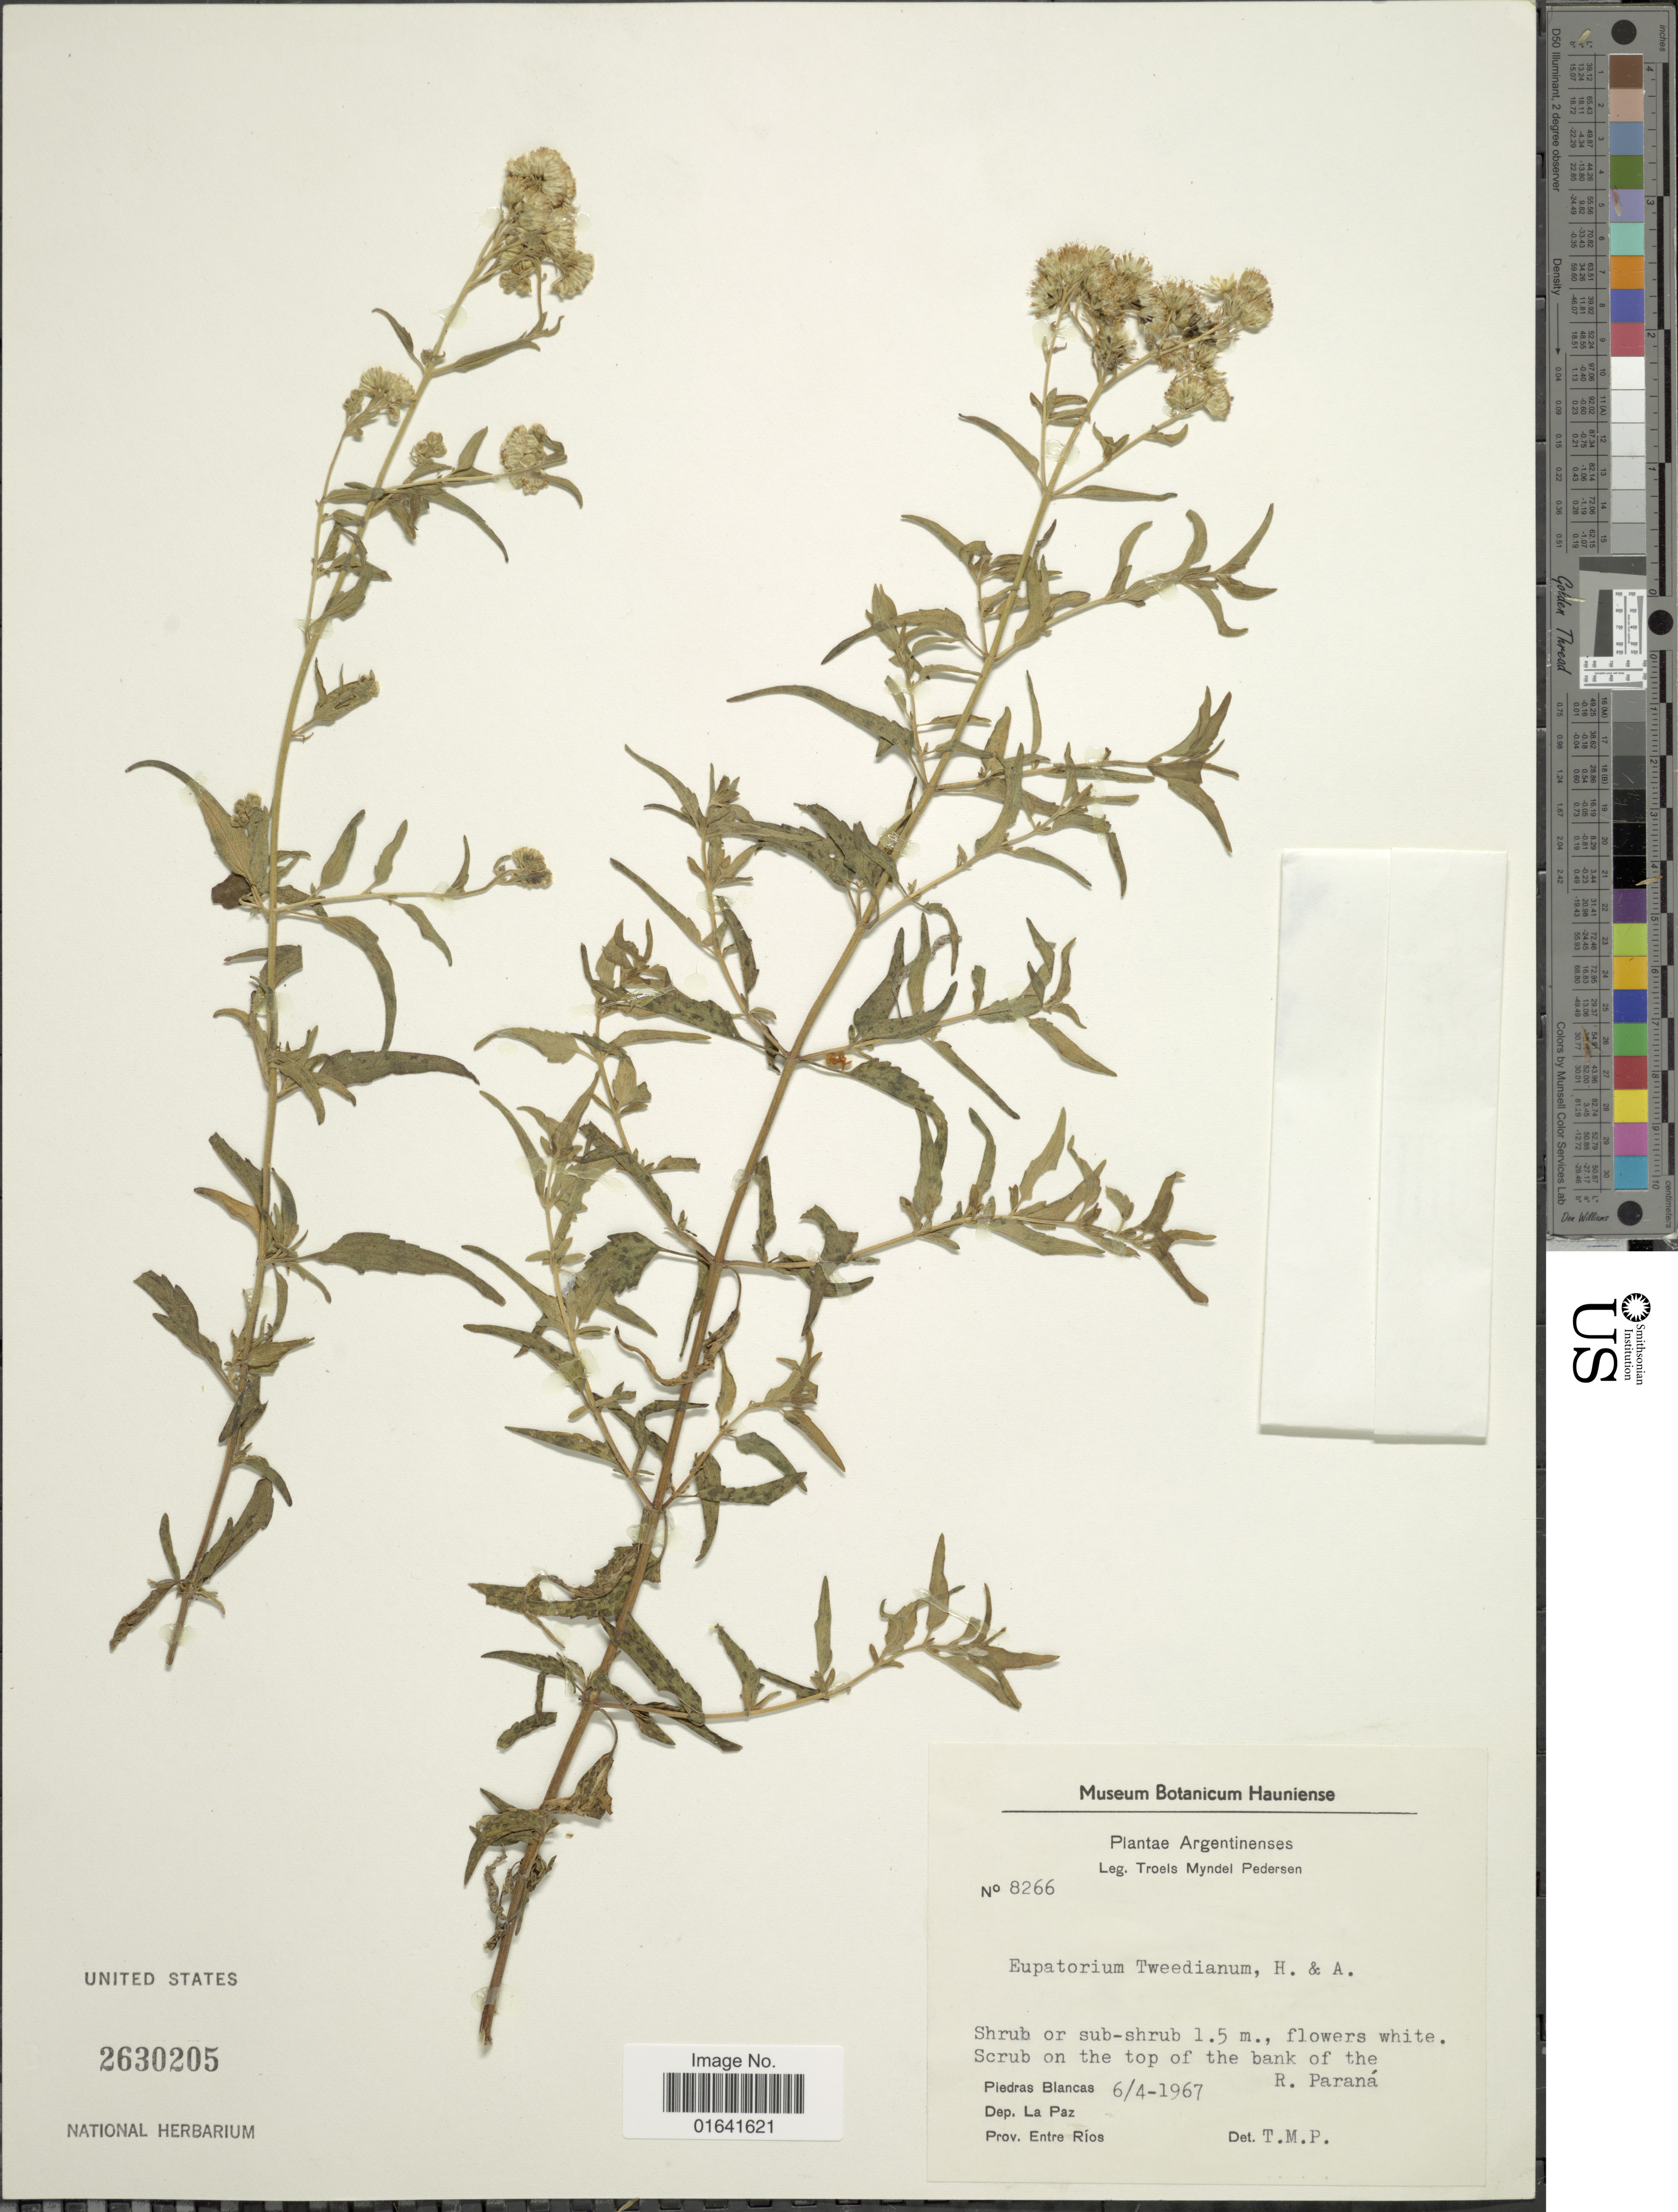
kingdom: Plantae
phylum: Tracheophyta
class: Magnoliopsida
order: Asterales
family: Asteraceae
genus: Hatschbachiella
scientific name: Hatschbachiella tweedieana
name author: (Hook. & Arn.) R.M. King & H. Rob.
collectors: T. Pederson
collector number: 8266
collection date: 1967-04-06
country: Argentina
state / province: Entre Rios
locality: Scrub on the rop of the bank of the R Paraná, Piedras Blancas, Dep. La Paz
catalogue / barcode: US 2630205